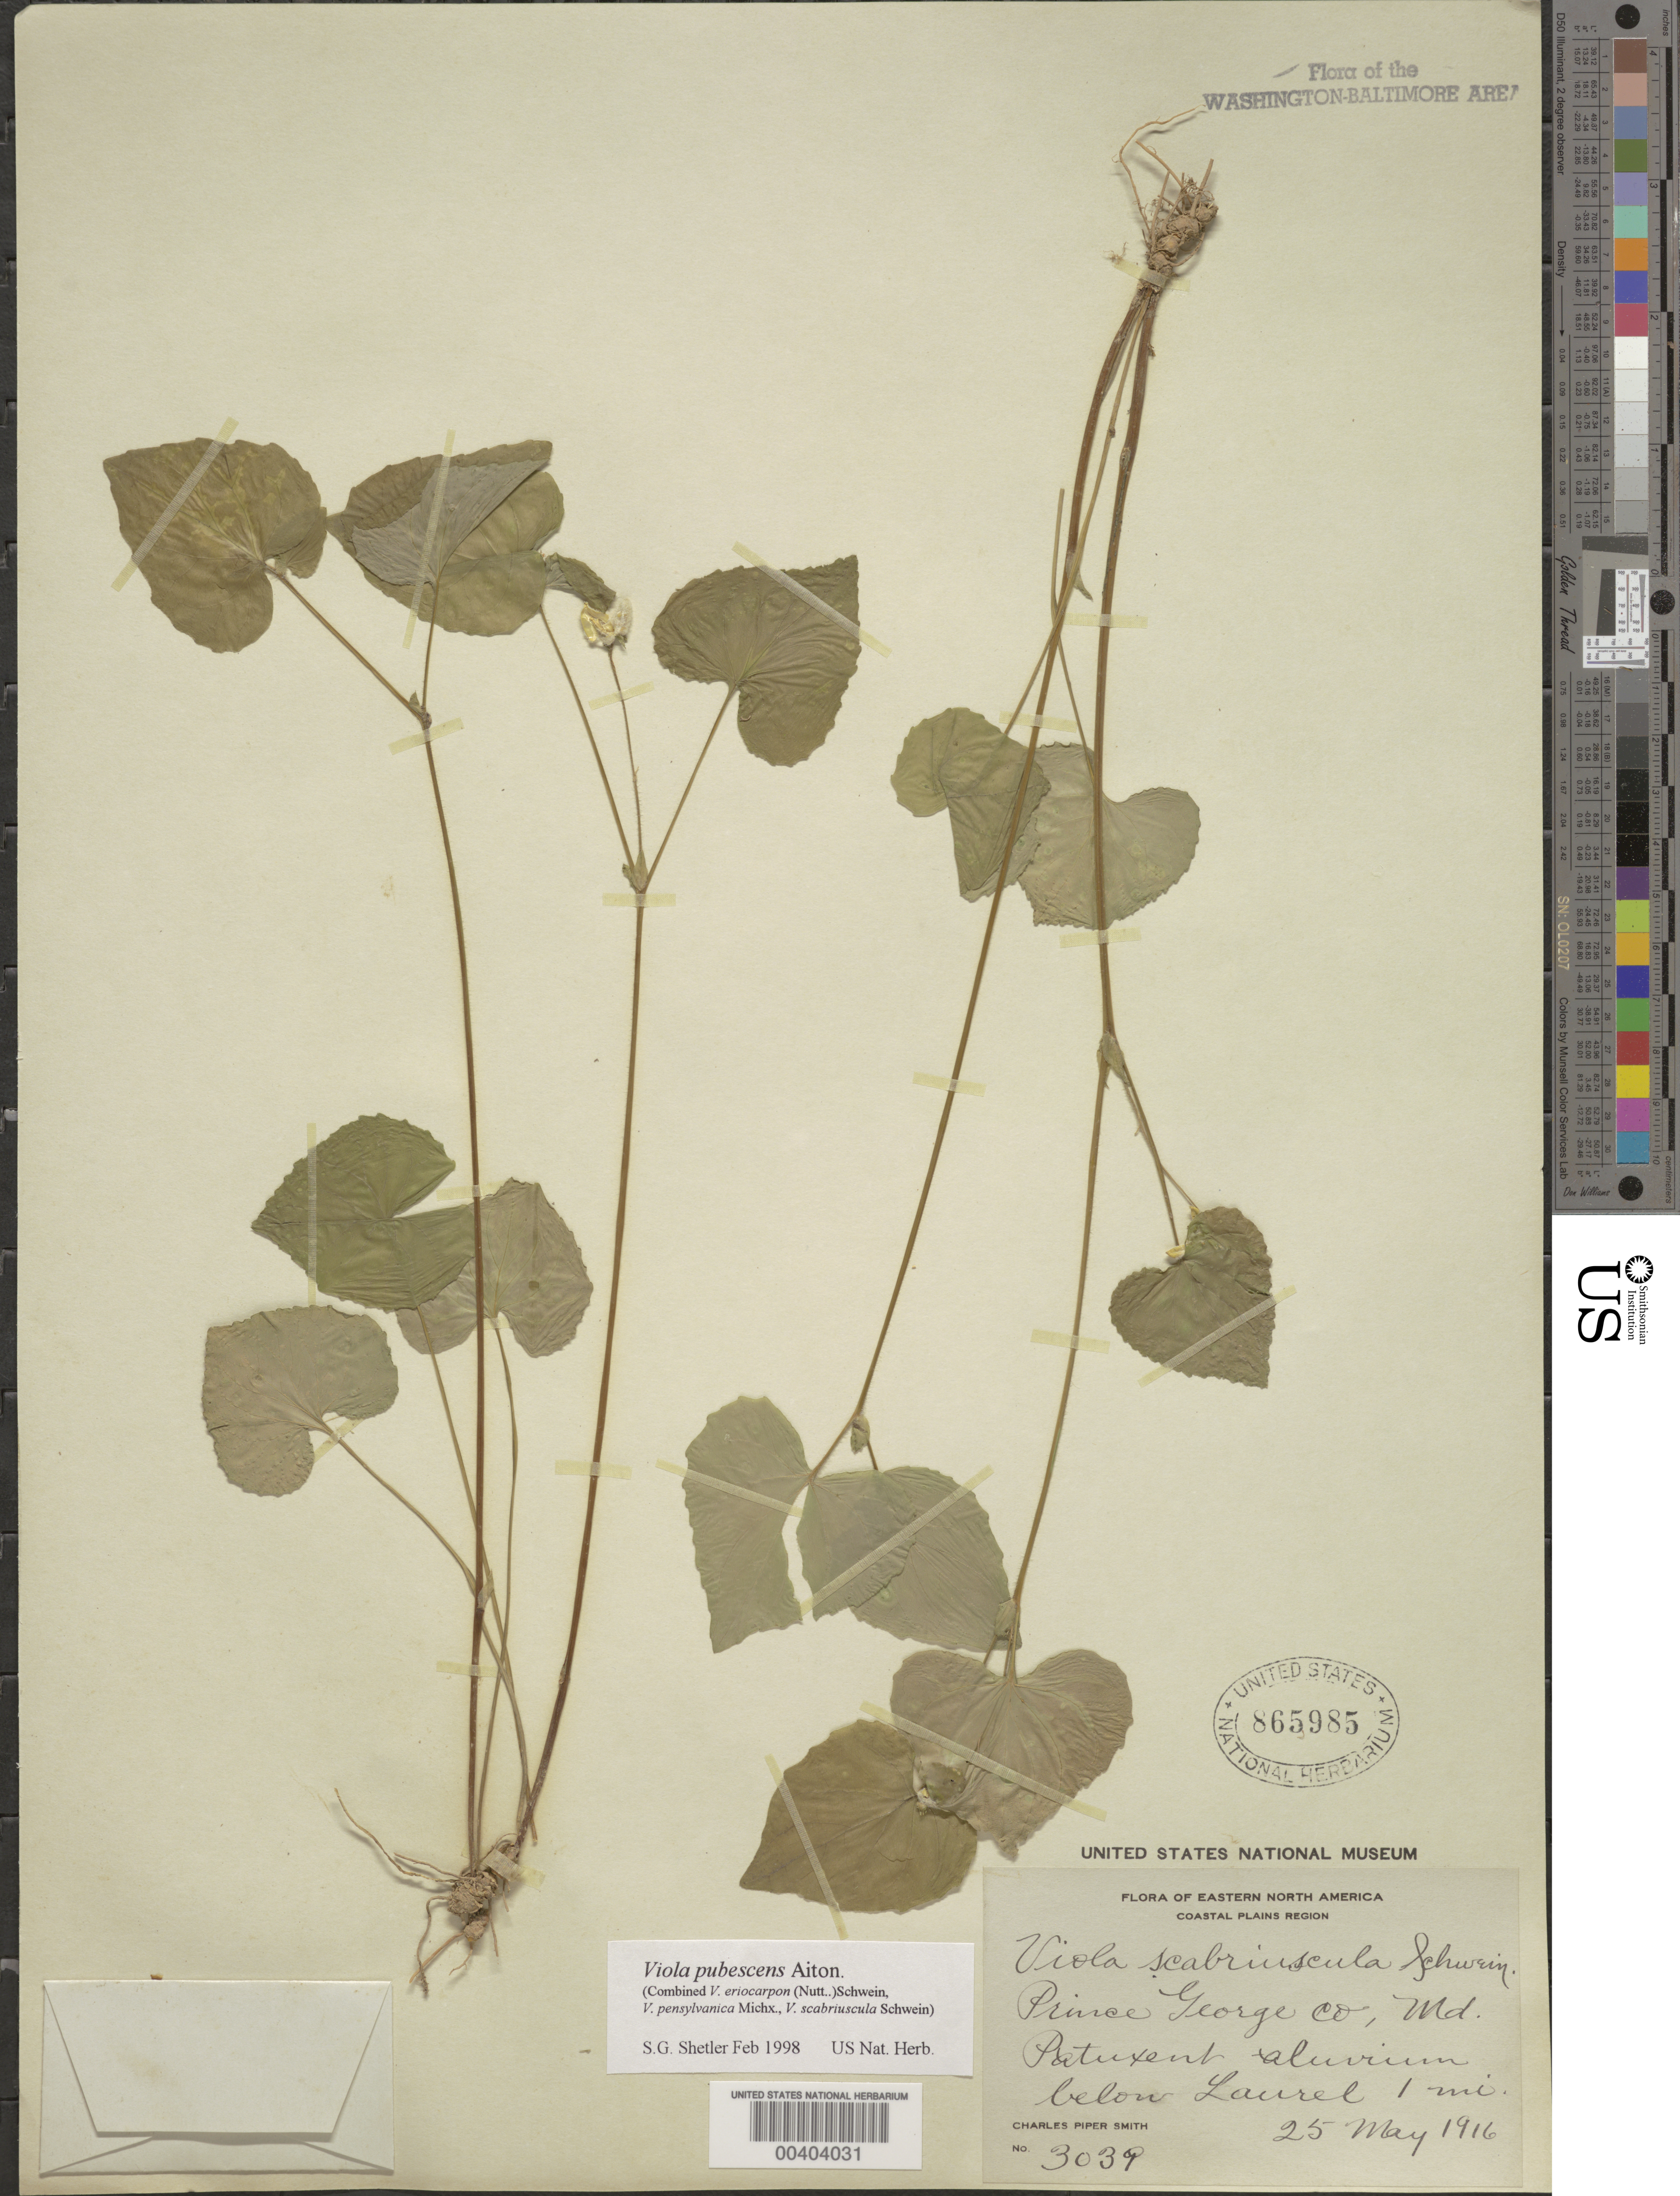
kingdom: Plantae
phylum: Tracheophyta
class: Magnoliopsida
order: Malpighiales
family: Violaceae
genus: Viola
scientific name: Viola pubescens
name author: Aiton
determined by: Shetler, Stanwyn G., (US), NMNH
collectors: C. P. Smith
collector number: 3039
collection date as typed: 25 May 1916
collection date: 1916-05-25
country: United States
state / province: Maryland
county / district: Prince George's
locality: Patuxent River below Laurel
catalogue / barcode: US 865985